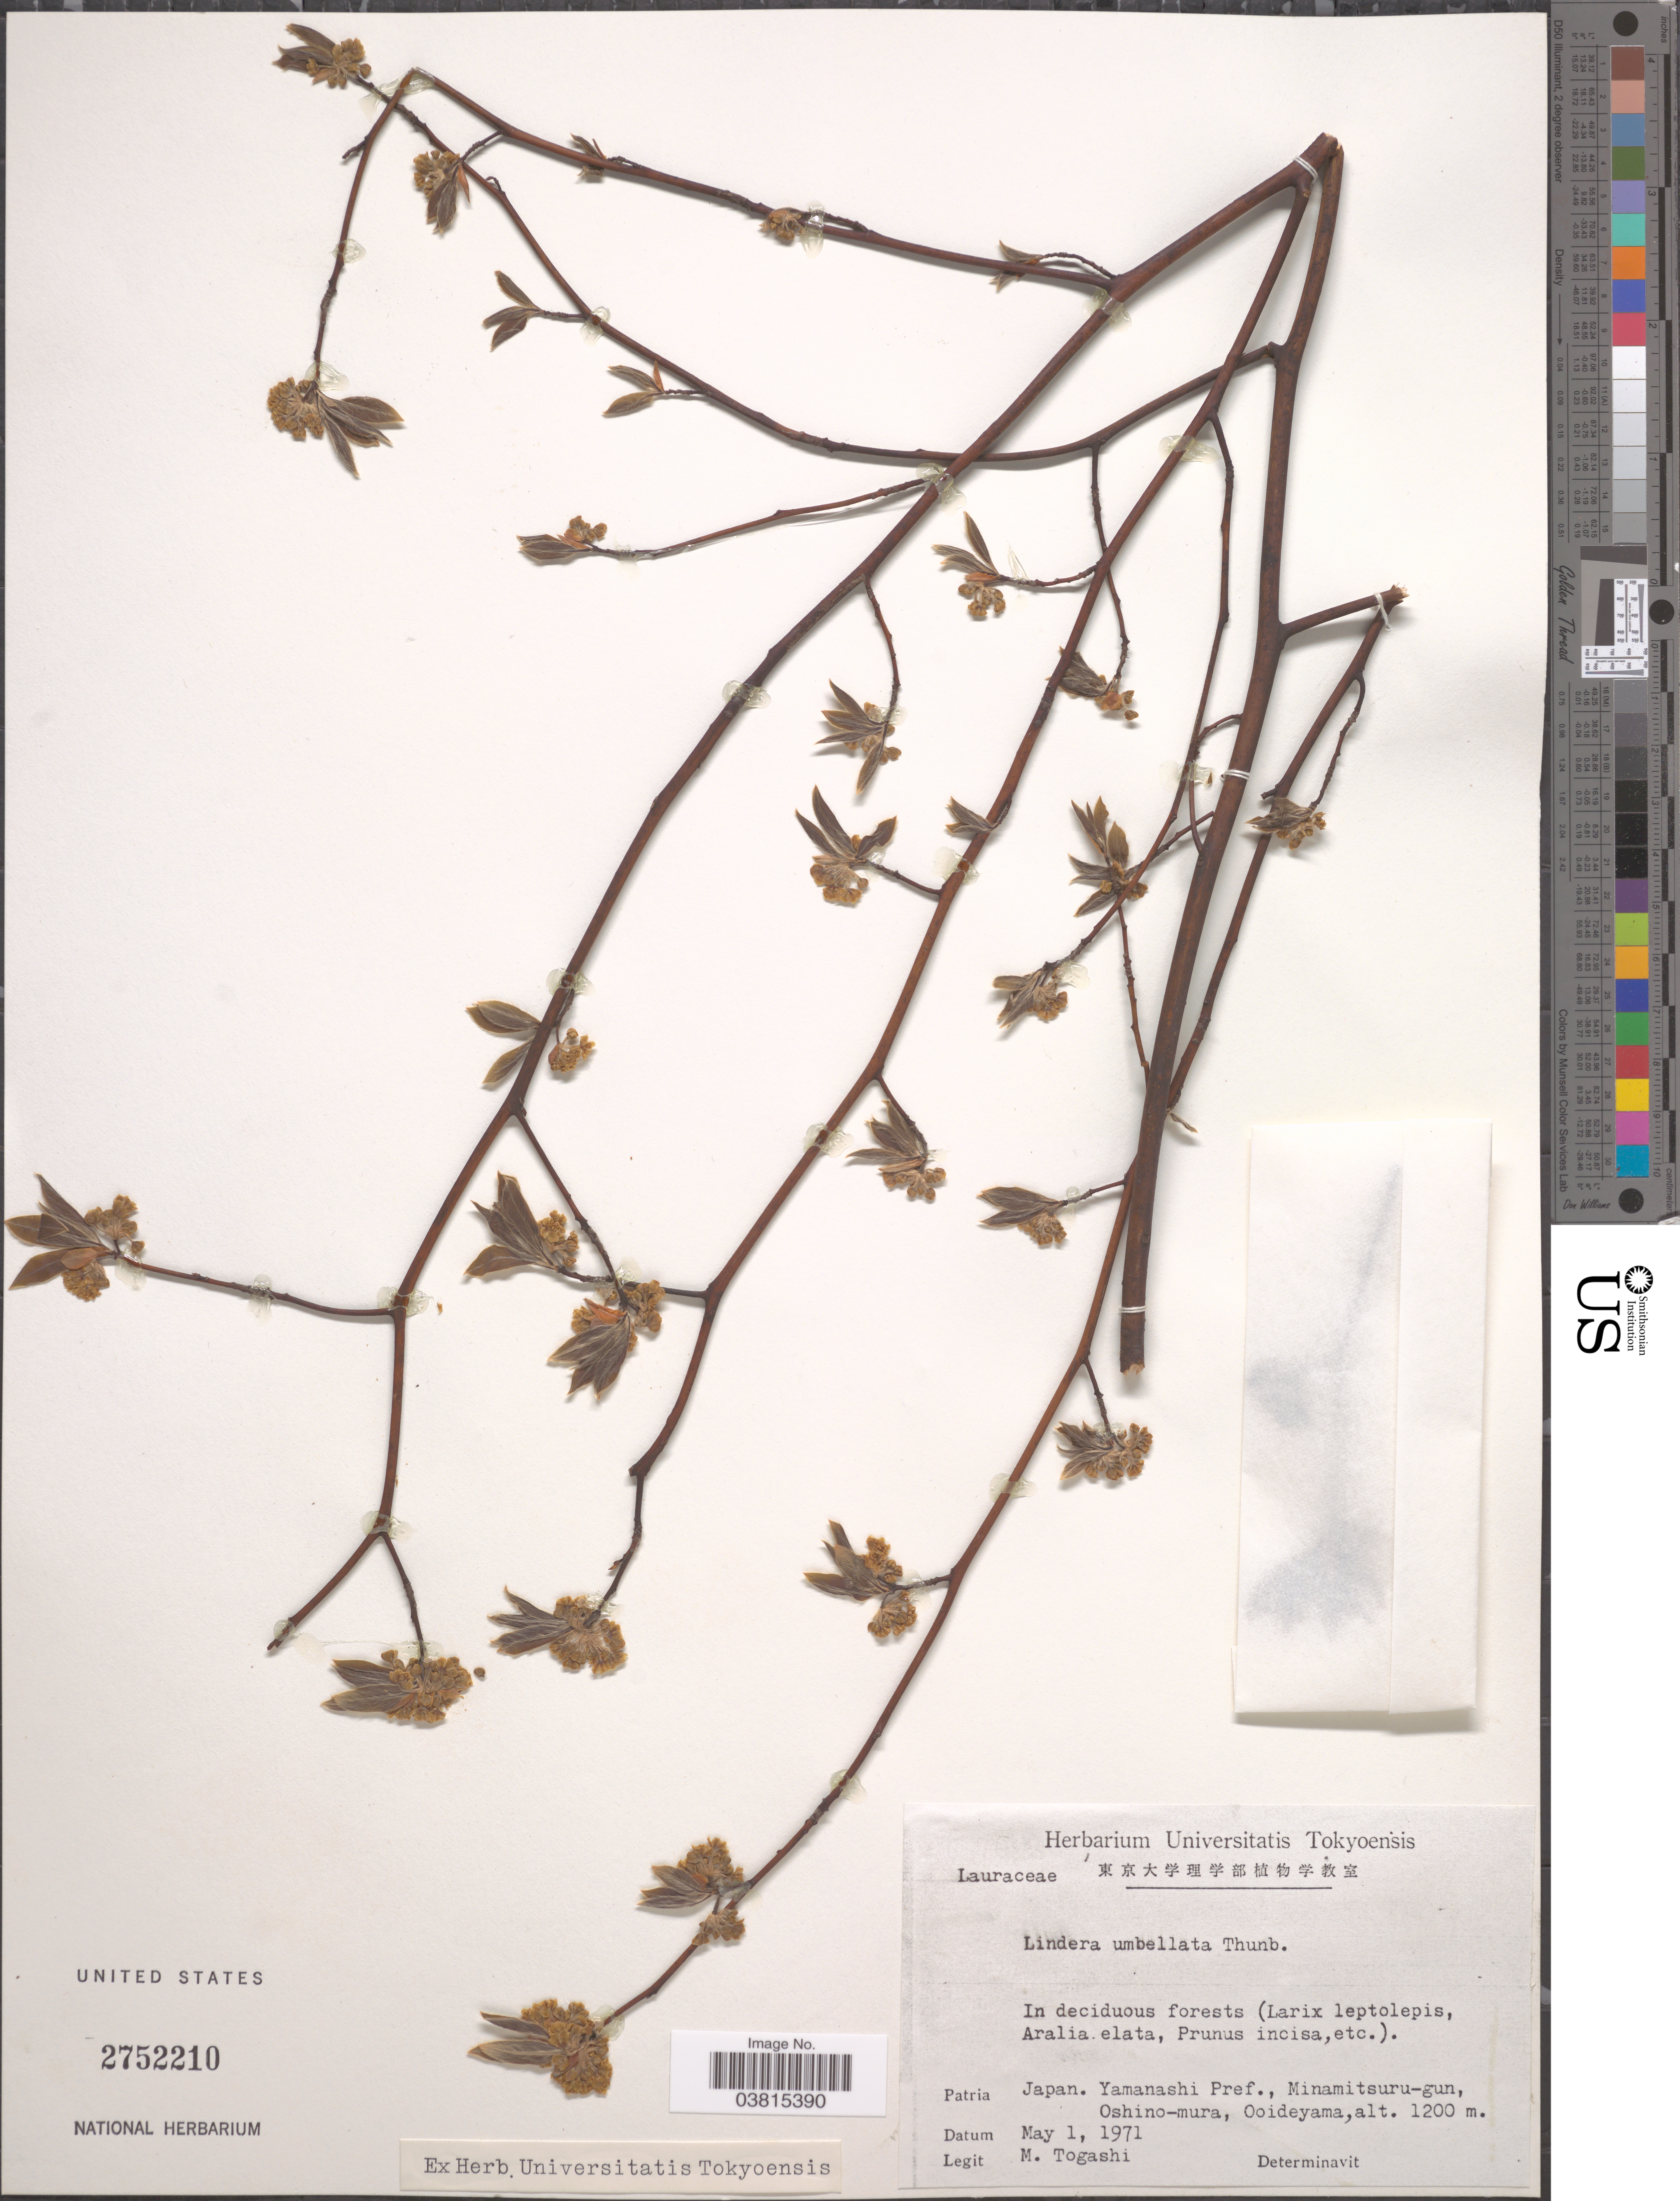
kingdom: Plantae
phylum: Tracheophyta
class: Magnoliopsida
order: Laurales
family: Lauraceae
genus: Lindera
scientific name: Lindera umbellata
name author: Thunb.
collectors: M. Togashi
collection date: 1971-05-01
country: Japan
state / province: Yamanasi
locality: Yamanashi Pref., Minamitsuru-gun, Oshino-mura, Ooideyama.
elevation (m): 1200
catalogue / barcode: US 2752210